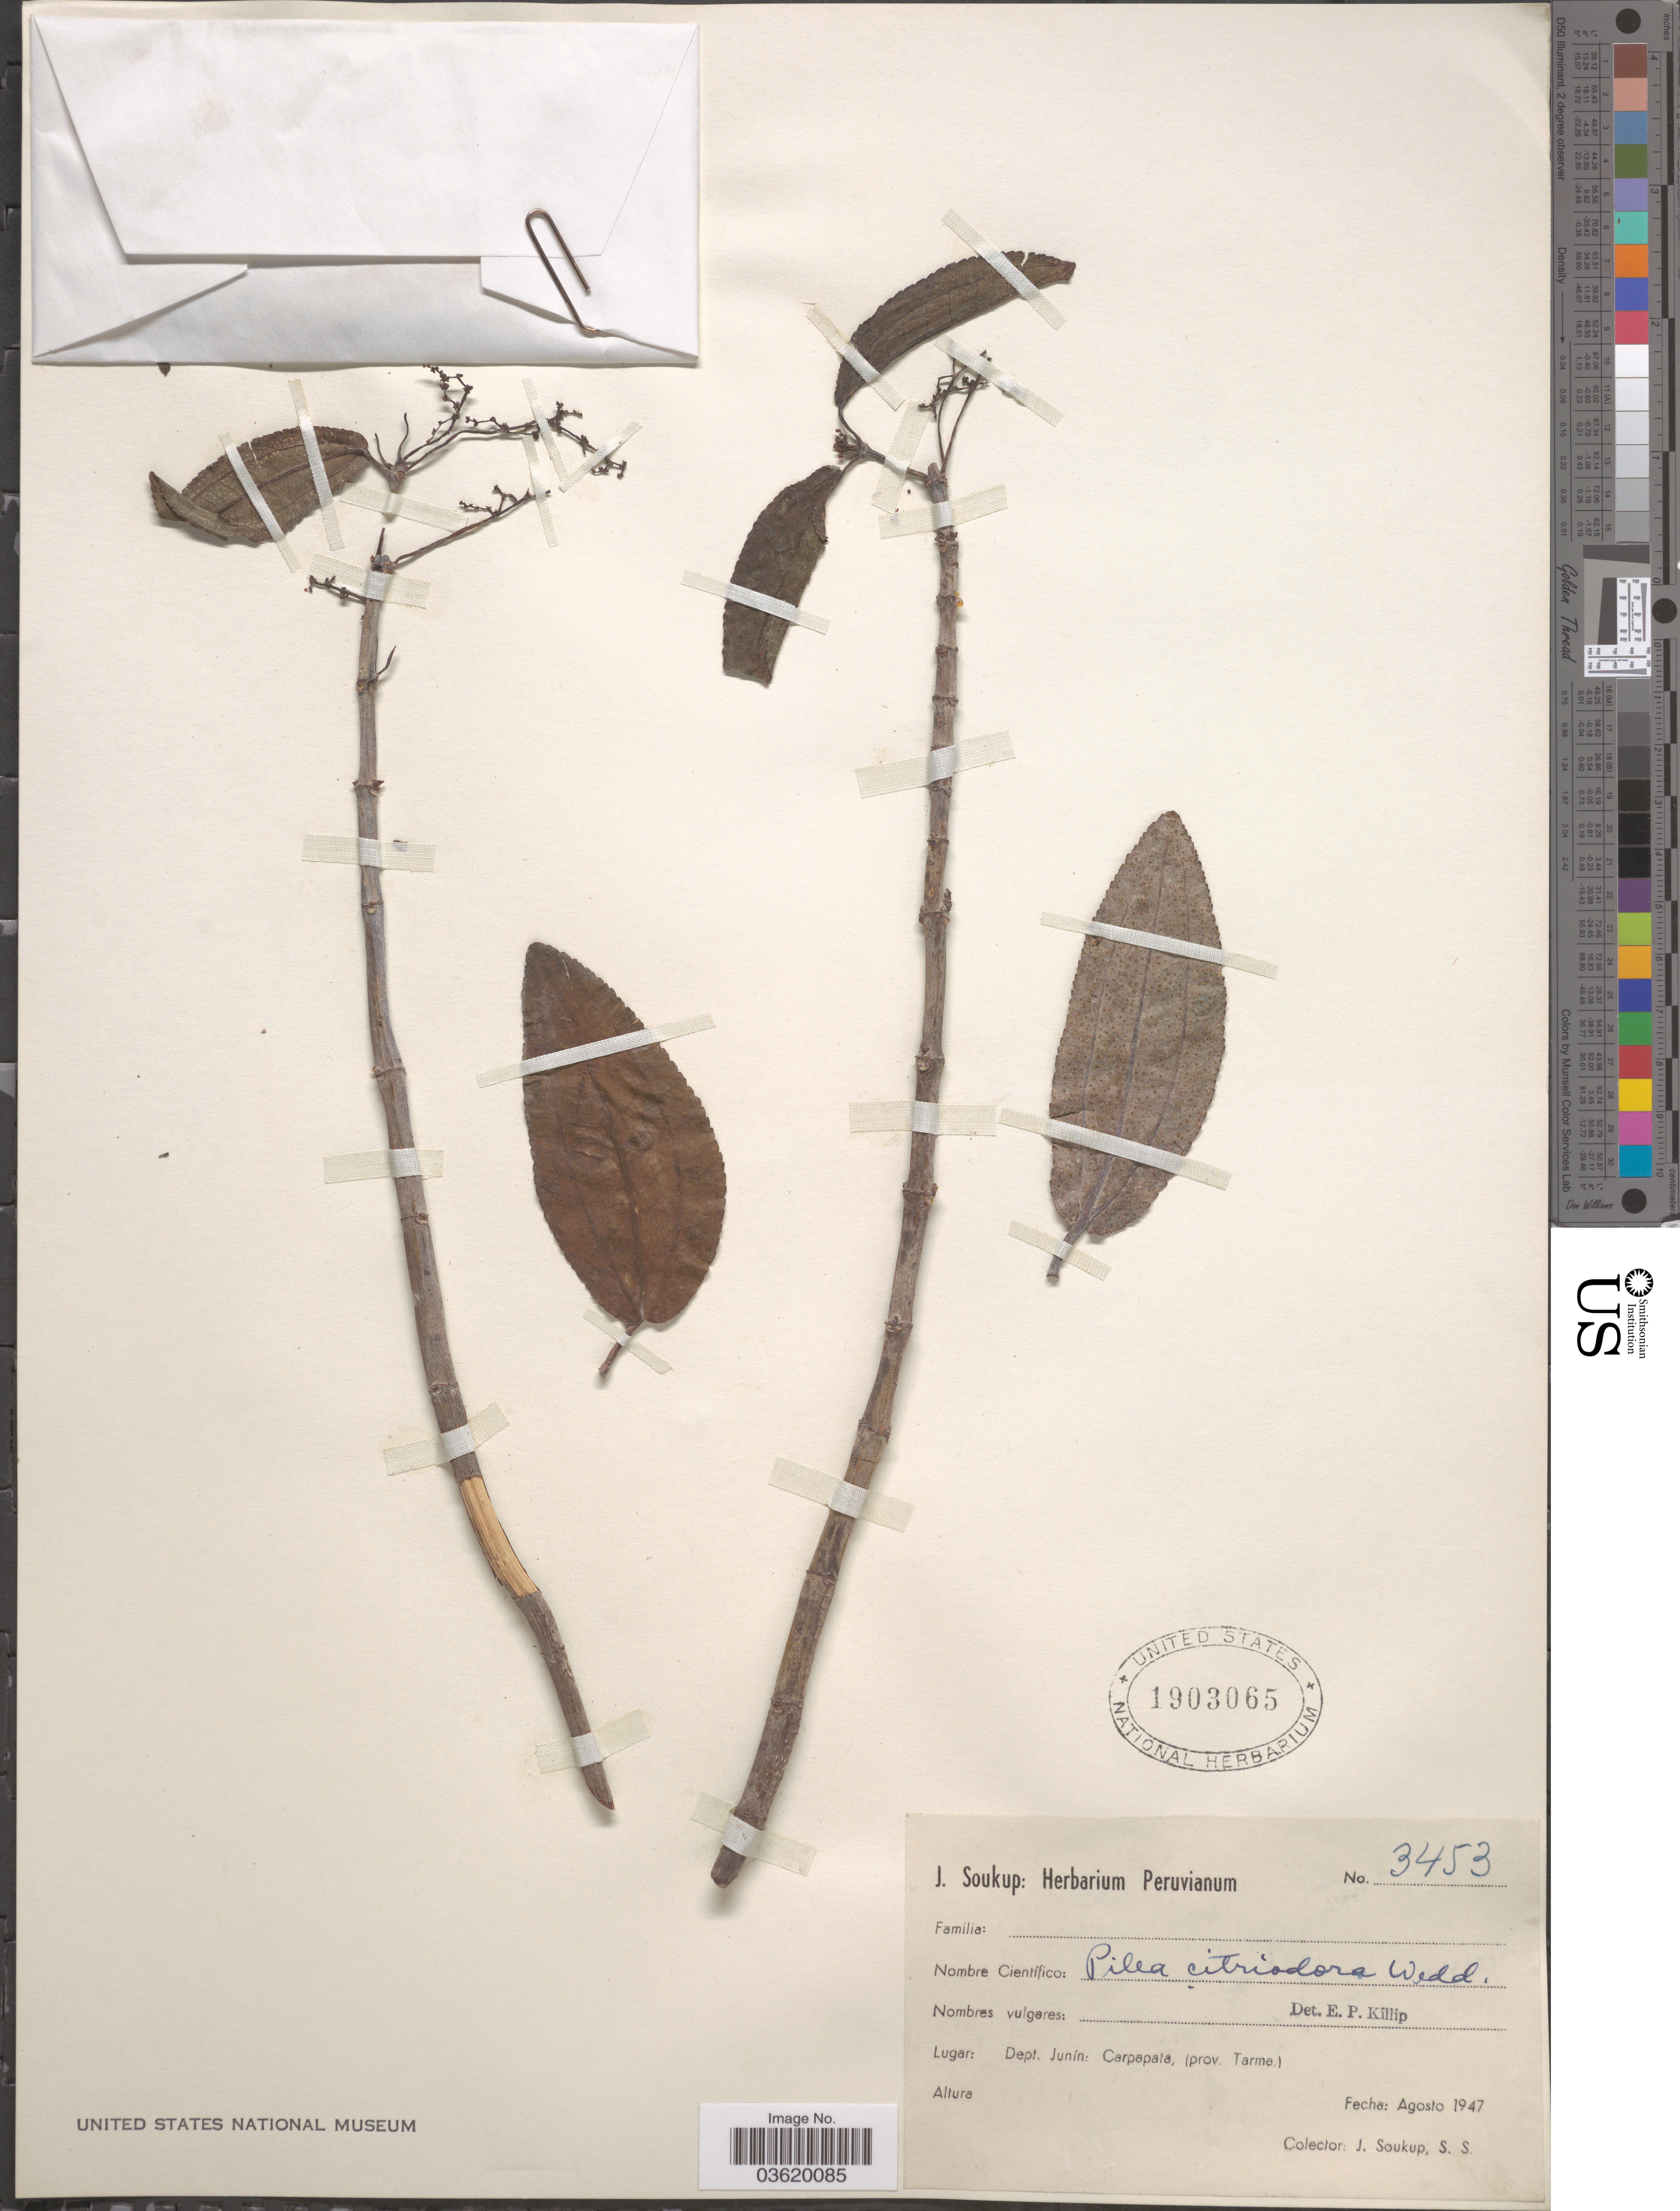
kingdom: Plantae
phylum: Tracheophyta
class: Magnoliopsida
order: Rosales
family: Urticaceae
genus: Pilea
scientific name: Pilea citriodora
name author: Wedd.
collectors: J. Soukup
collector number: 3453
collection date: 1947-08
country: Peru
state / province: Junín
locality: Dept. Junín: Carpapata, (prov. Tarma.).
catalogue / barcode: US 1903065